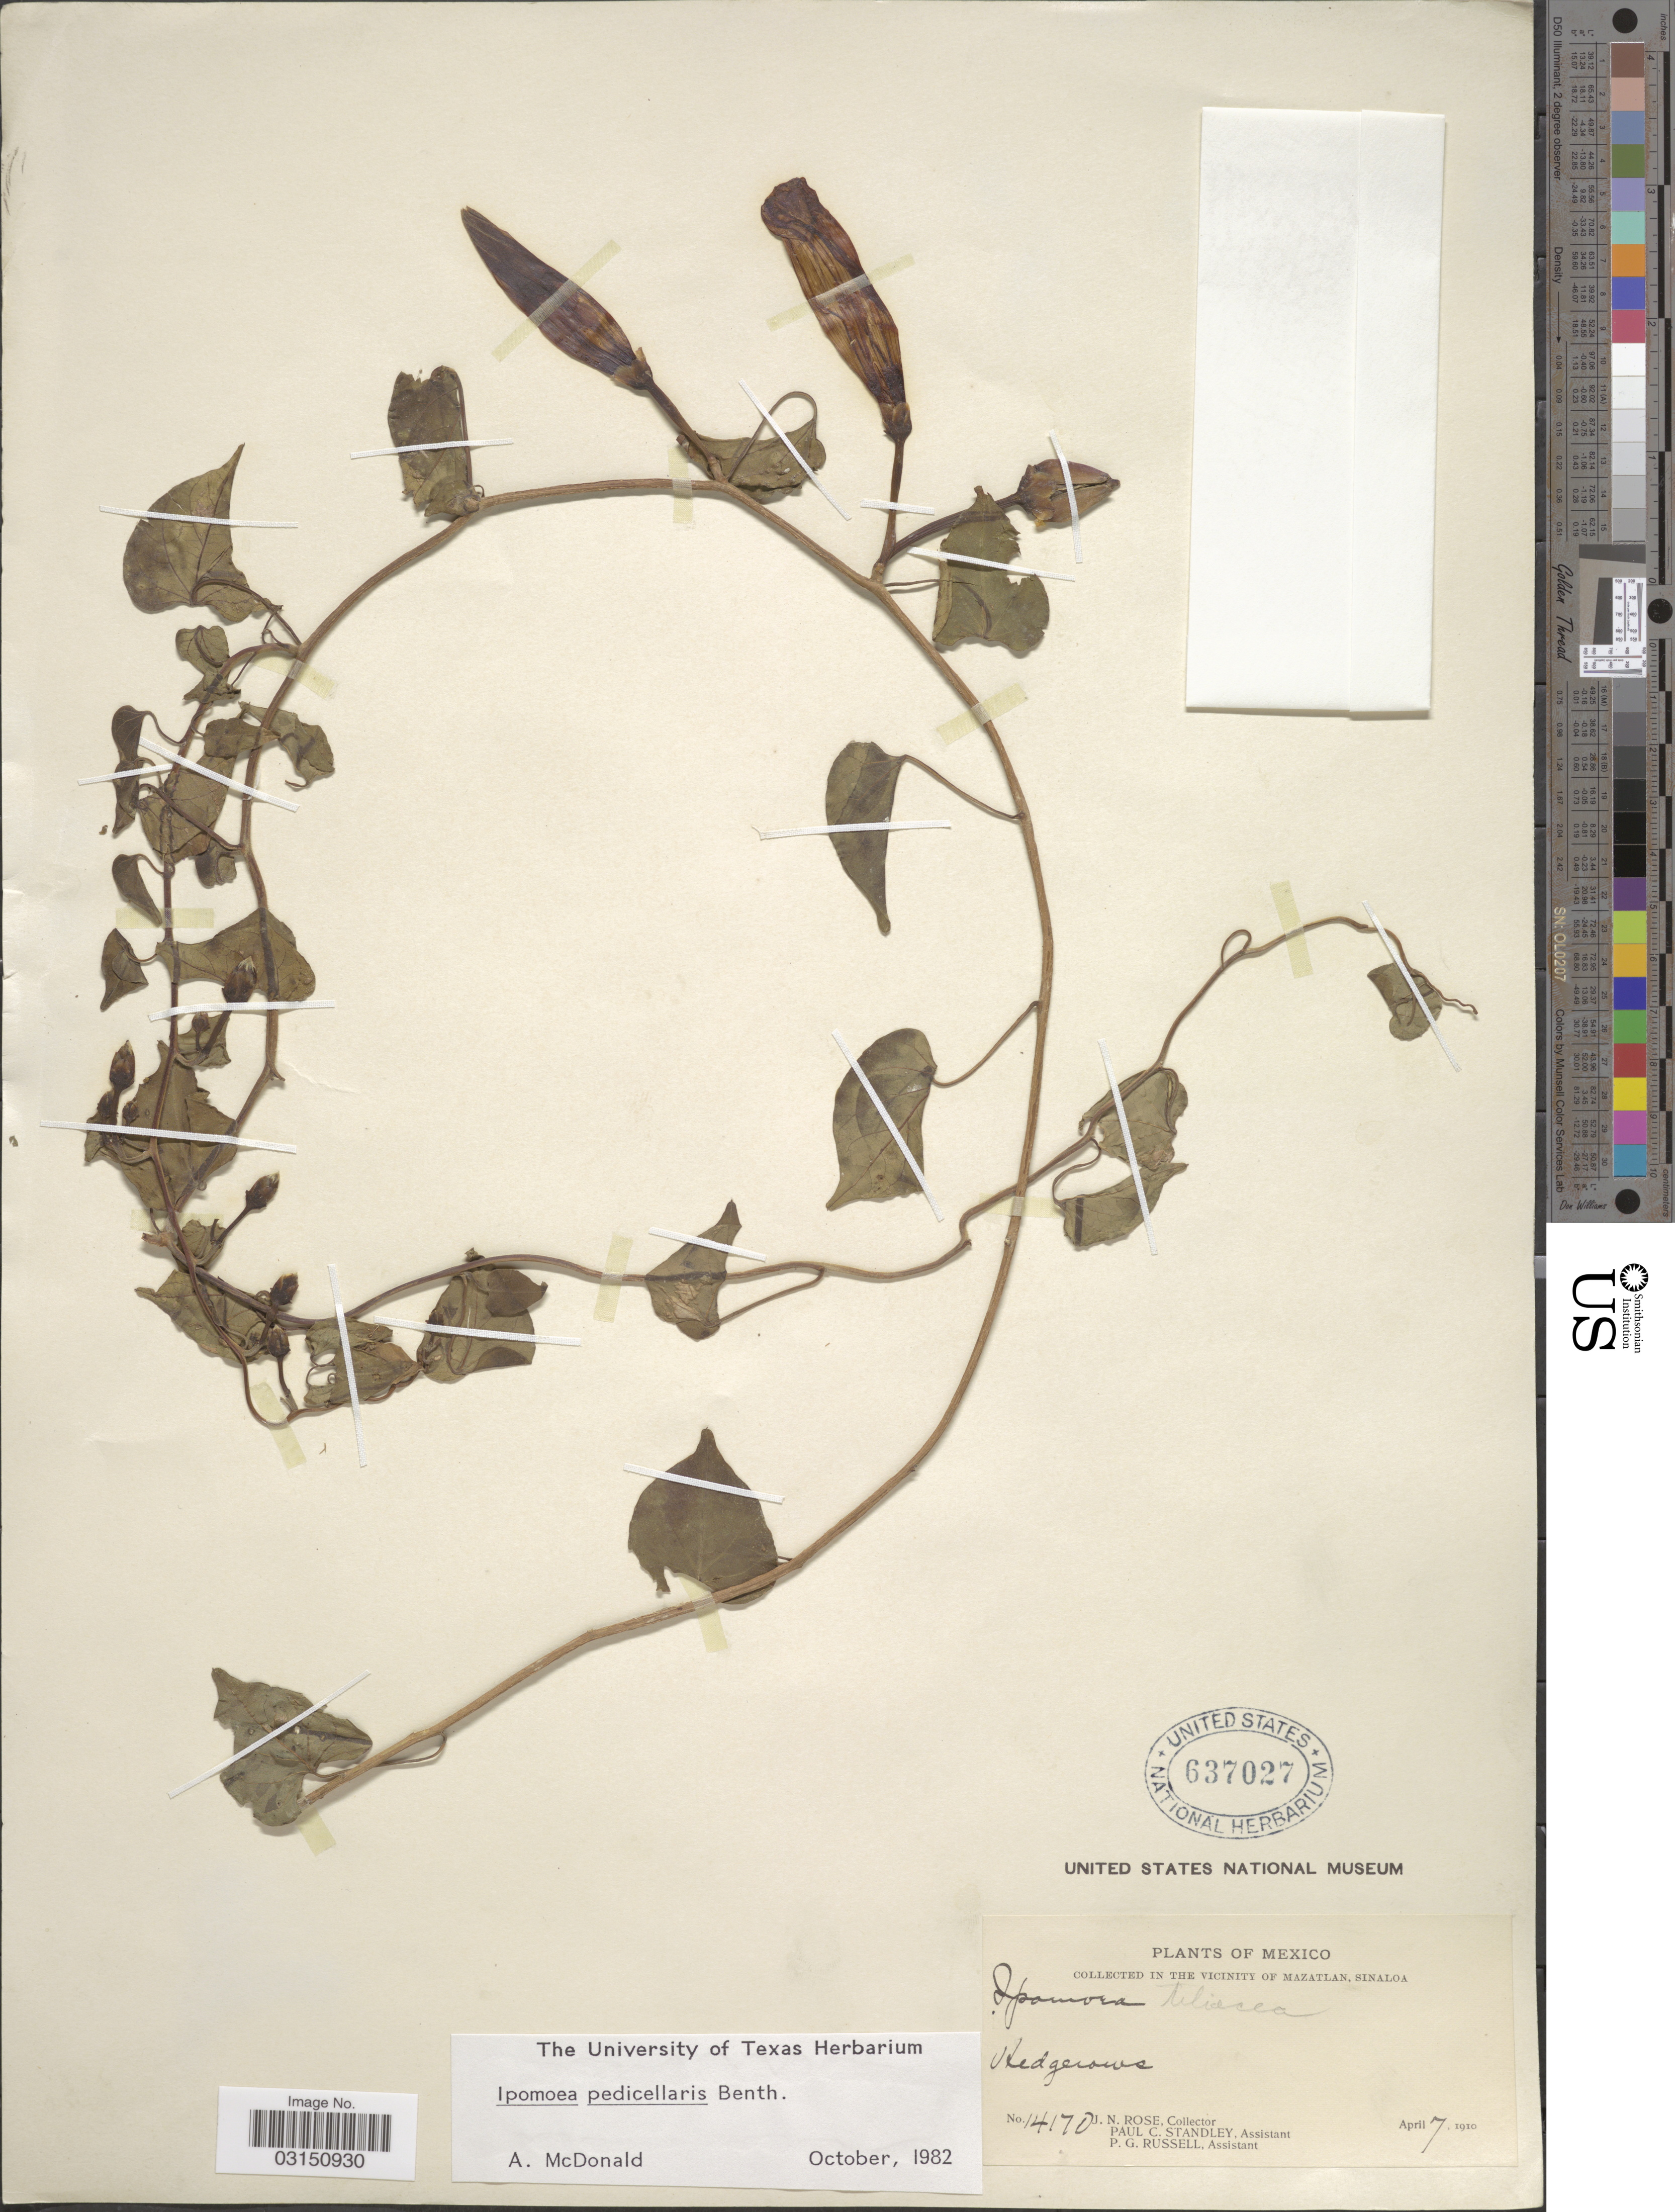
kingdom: Plantae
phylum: Tracheophyta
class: Magnoliopsida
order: Solanales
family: Convolvulaceae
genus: Ipomoea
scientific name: Ipomoea pedicellaris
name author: Benth.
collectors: J. N. Rose, P. C. Standley & P. G. Russell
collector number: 14170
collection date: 1910-04-07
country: Mexico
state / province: Sinaloa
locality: The Vicinity of Mazatlan.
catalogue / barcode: US 637027